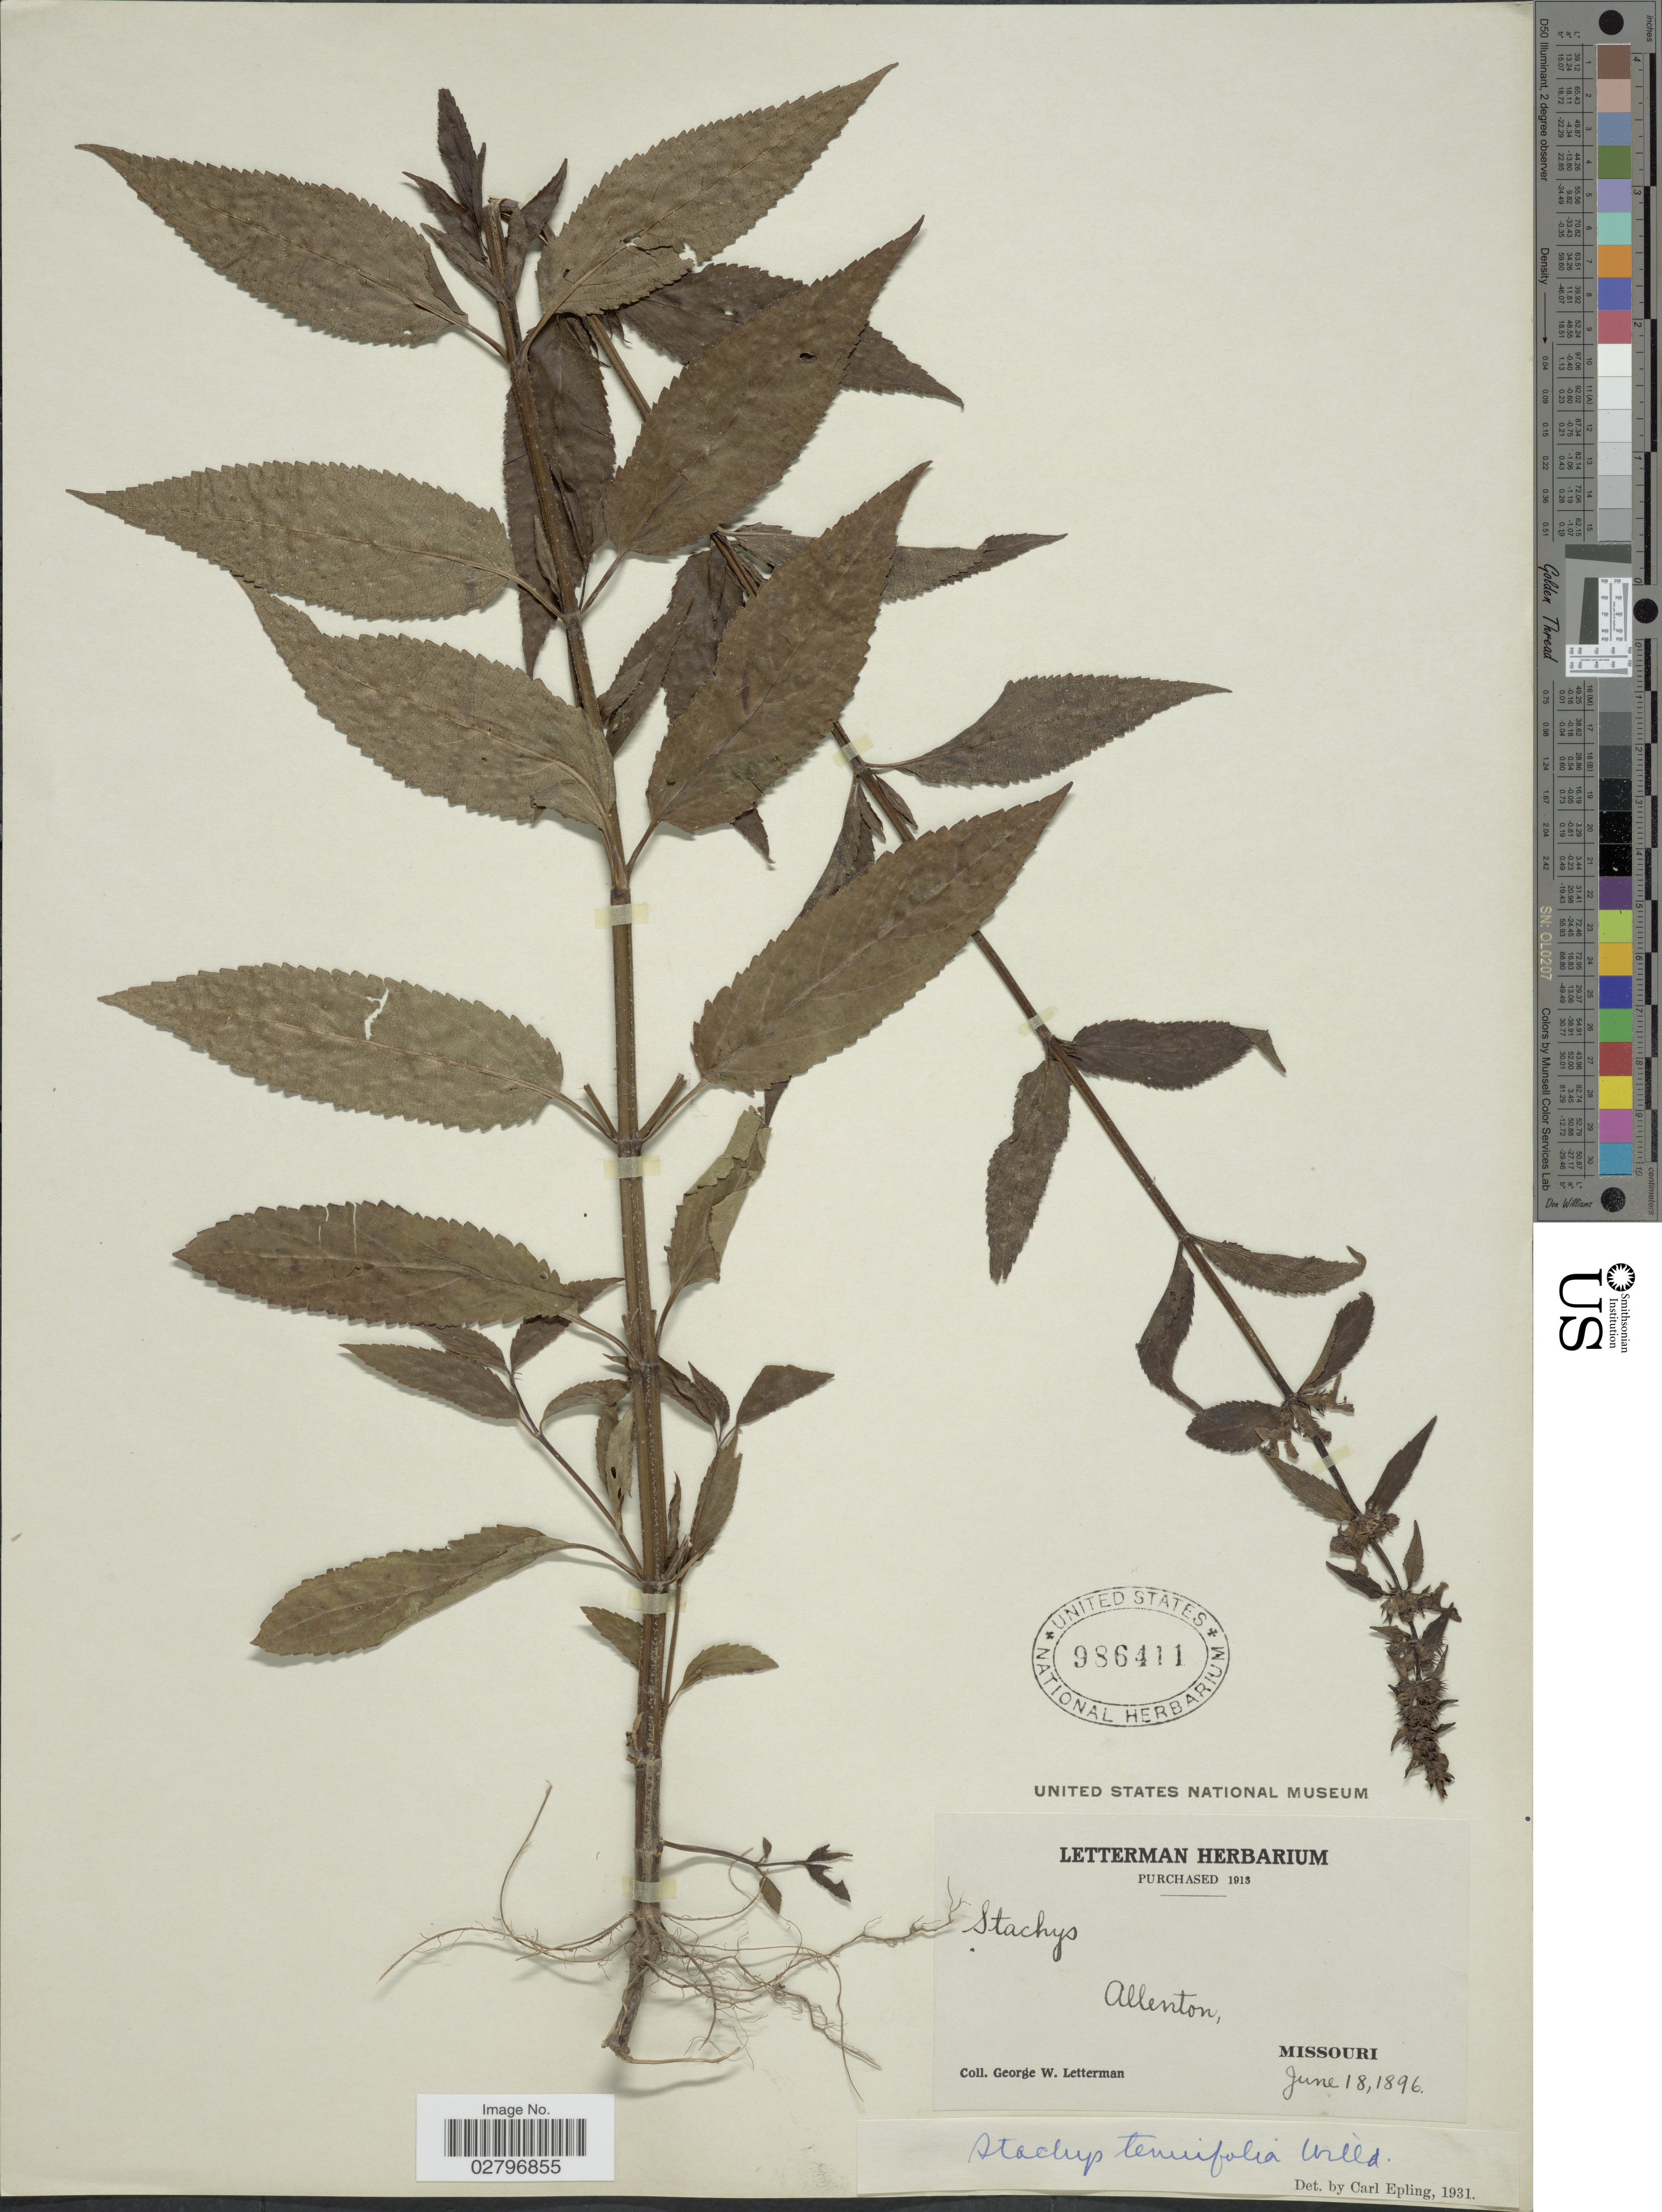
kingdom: Plantae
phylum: Tracheophyta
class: Magnoliopsida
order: Lamiales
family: Lamiaceae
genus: Stachys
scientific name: Stachys tenuifolia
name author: Willd.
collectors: G. W. Letterman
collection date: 1896-06-18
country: United States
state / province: Missouri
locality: Allenton, Missouri.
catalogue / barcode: US 986411